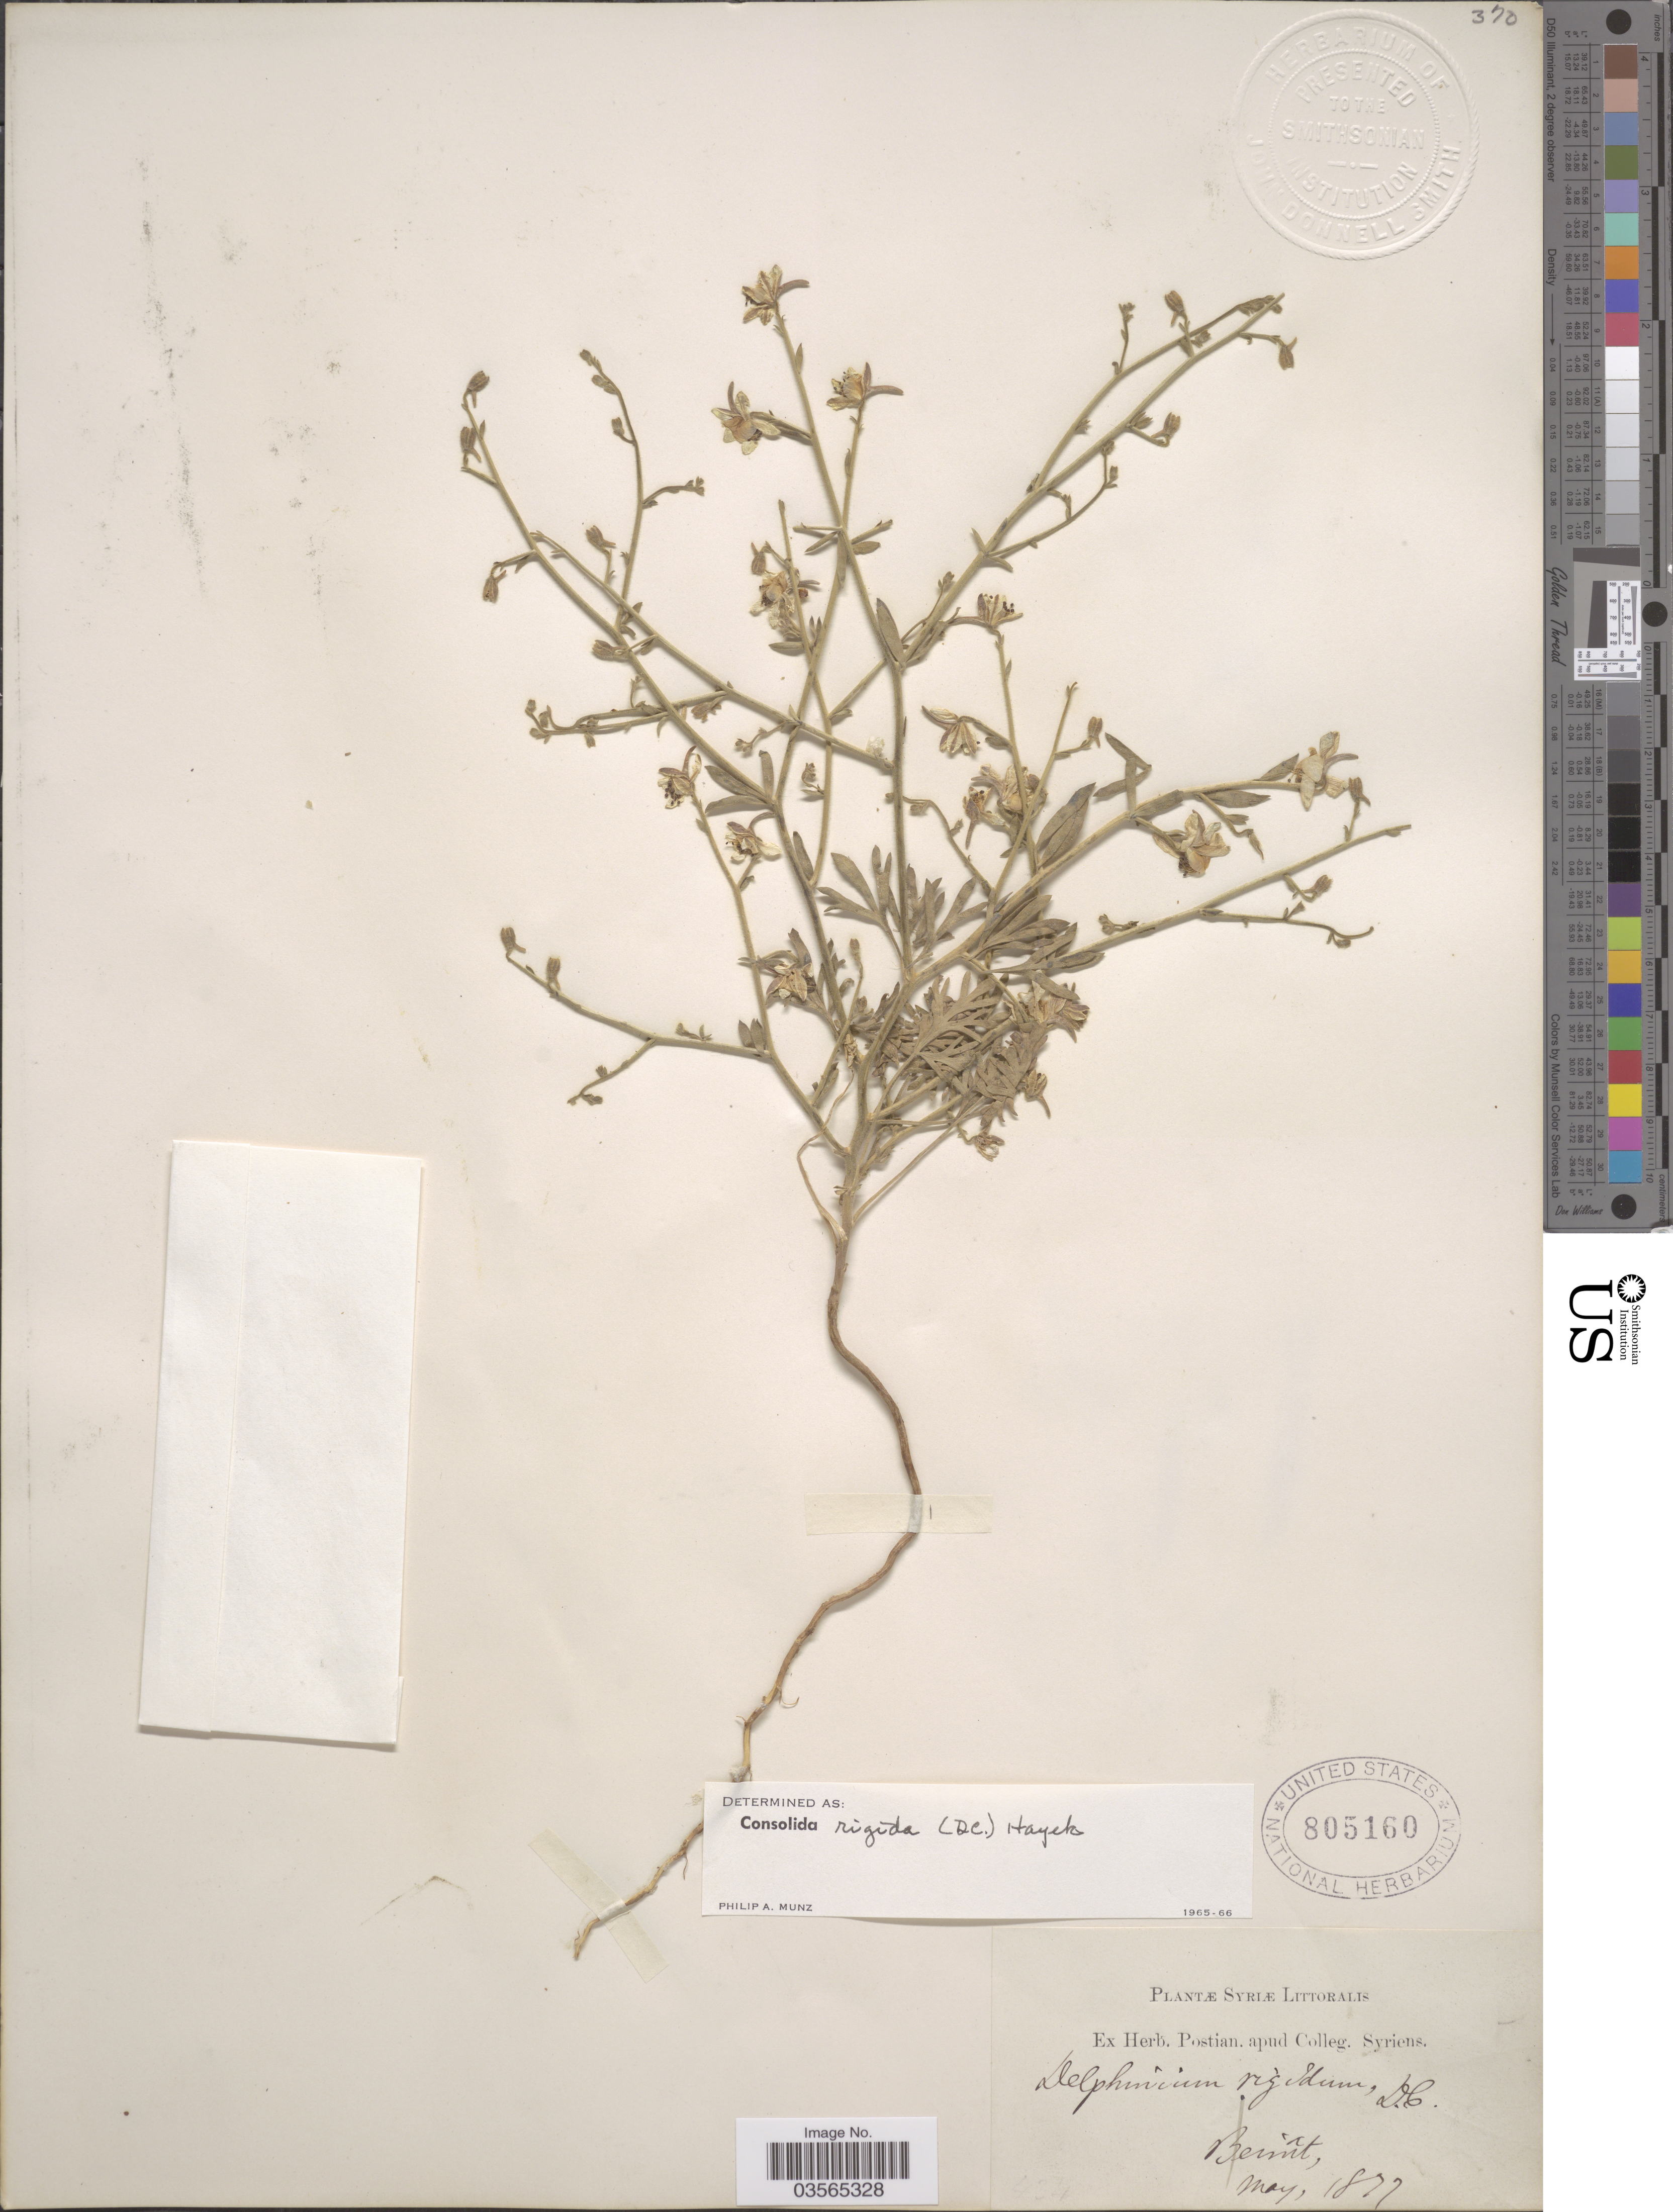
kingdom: Plantae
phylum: Tracheophyta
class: Magnoliopsida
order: Ranunculales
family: Ranunculaceae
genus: Delphinium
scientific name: Delphinium incanum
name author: E.D. Clarke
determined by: Strong, Mark T., (BOT), Smithsonian Institution - National Museum of Natural History (UNITED STATES)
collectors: ex herb. Postian. apud Colleg. Syriens. Protest. USE "Fannie P. A. Shepard" (10308853) AS PRIMARY COLLECTOR INSTEAD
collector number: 404*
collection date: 1877-05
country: Lebanon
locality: Syriæ Littoralis. Beirût.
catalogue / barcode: US 805160